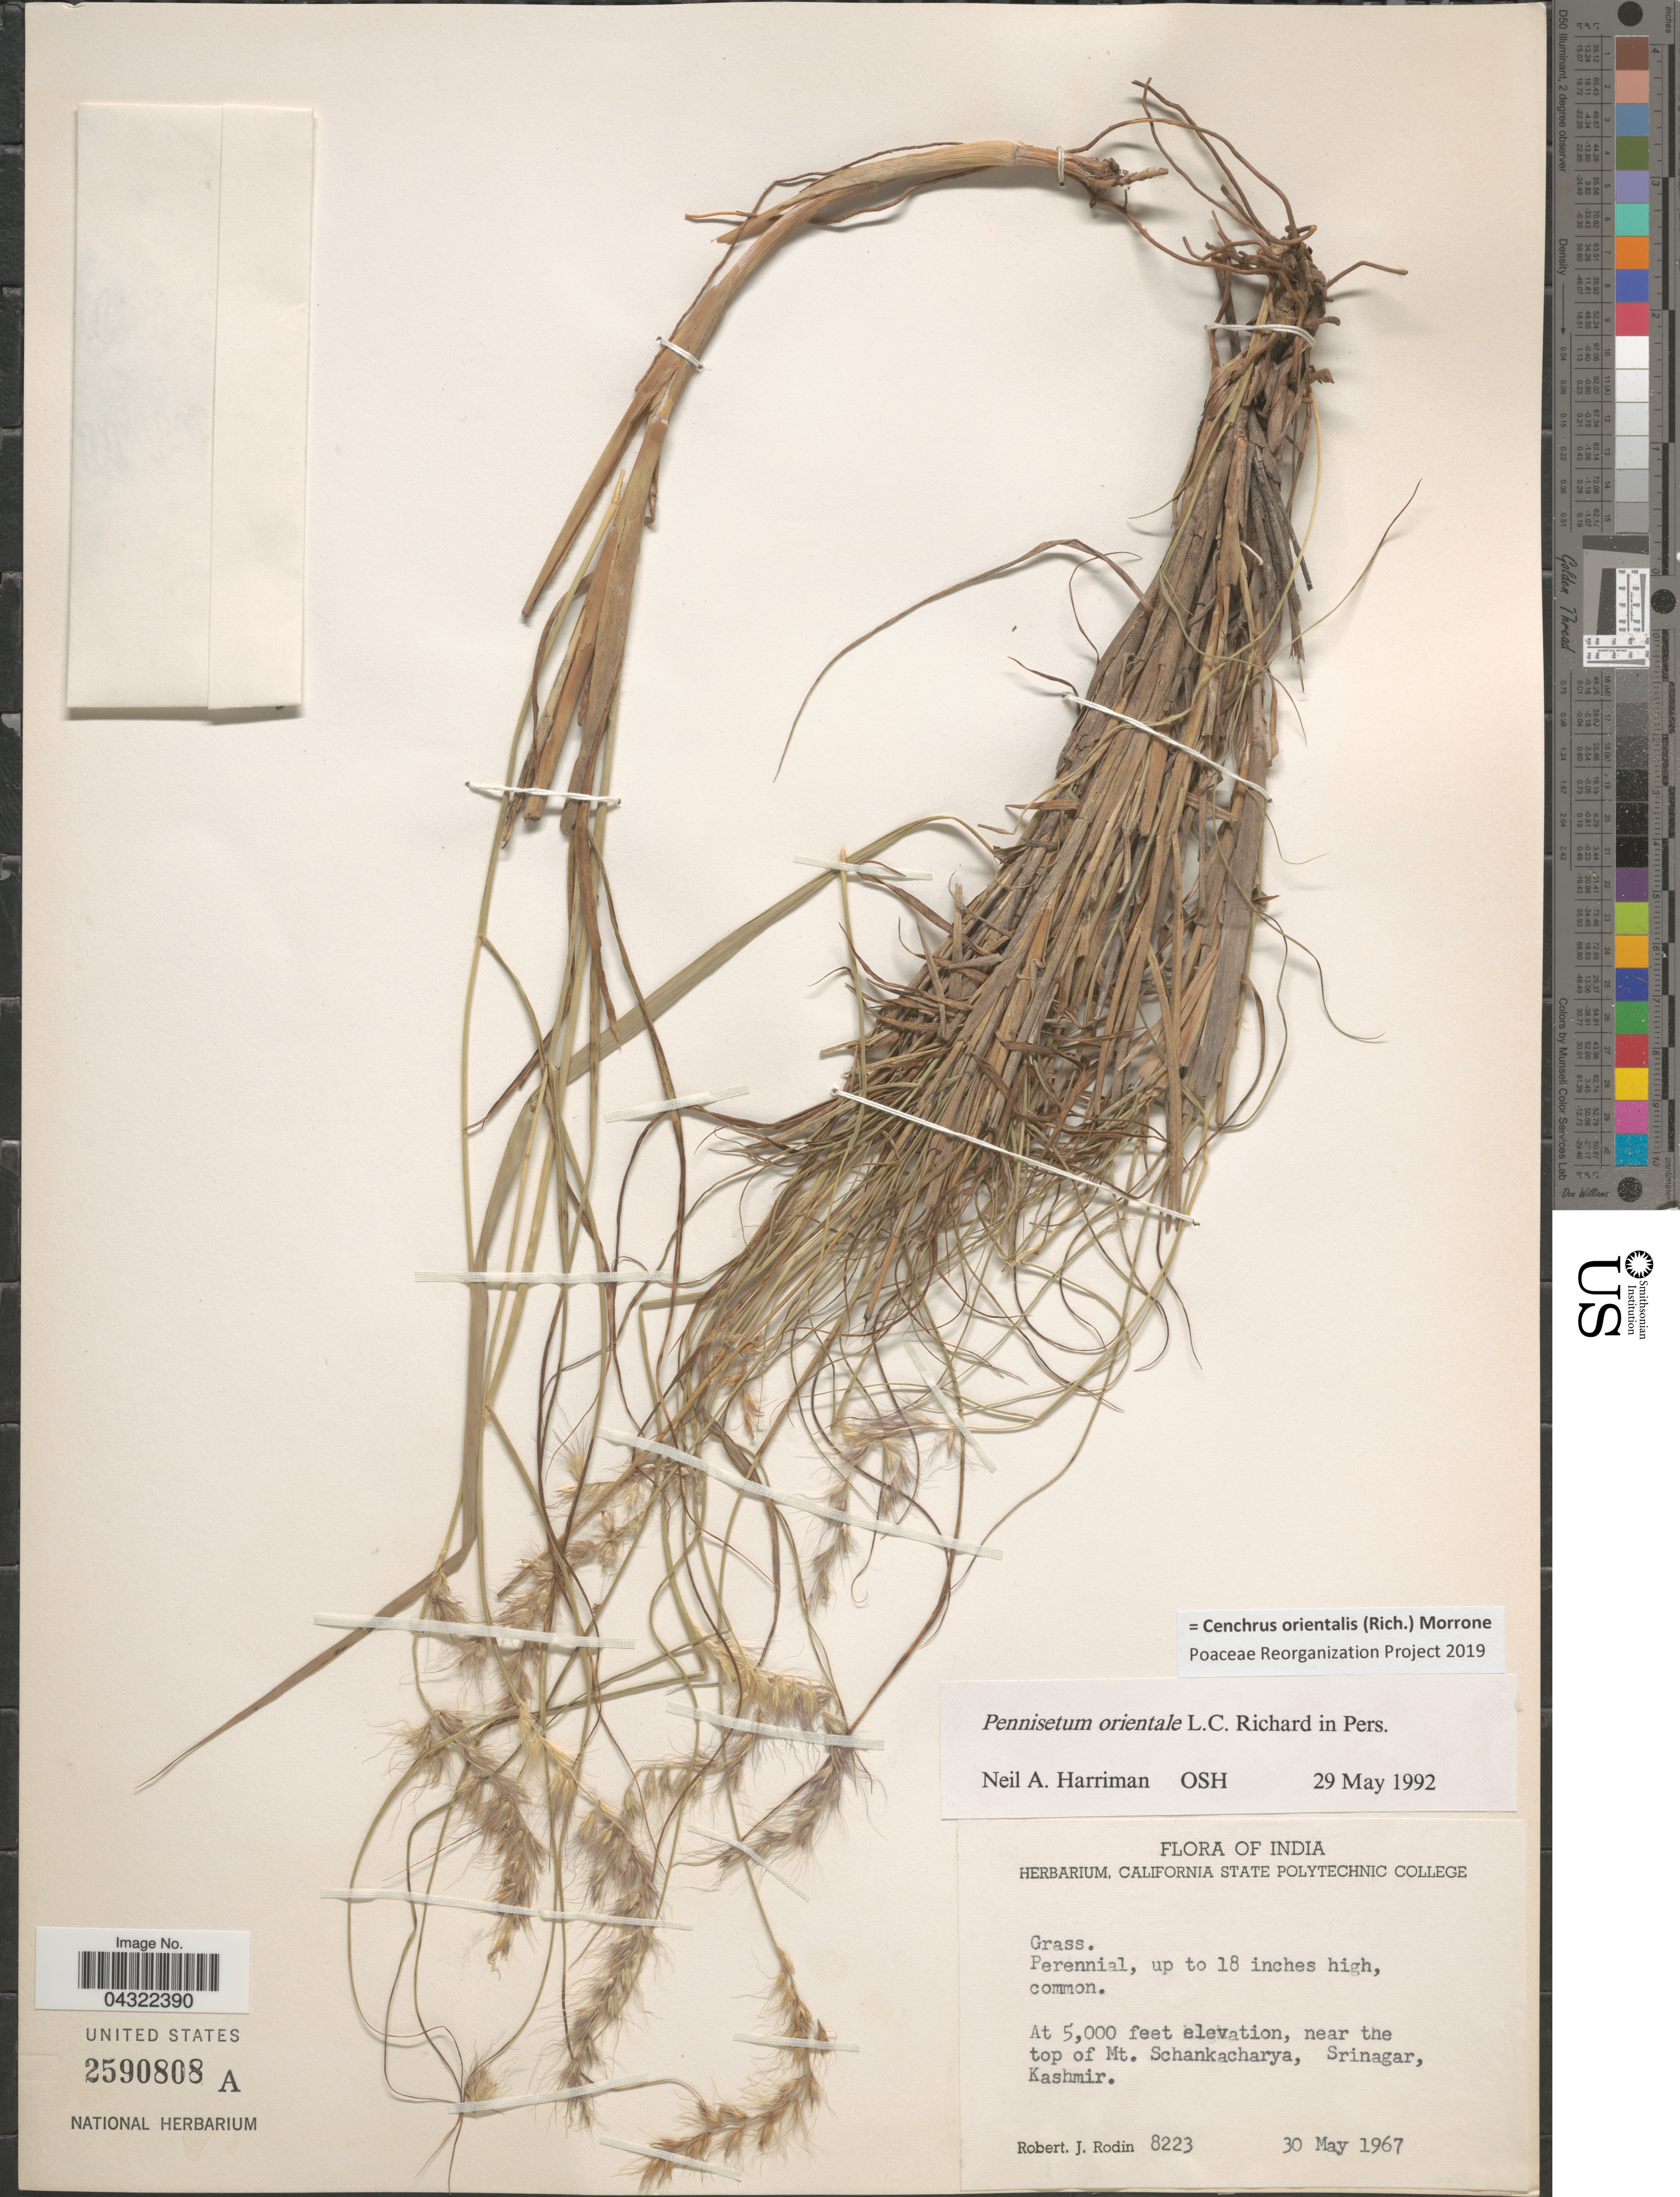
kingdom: Plantae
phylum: Tracheophyta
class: Liliopsida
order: Poales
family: Poaceae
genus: Cenchrus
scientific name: Cenchrus orientalis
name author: (Rich.) Morrone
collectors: R. J. Rodin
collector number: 8223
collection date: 1967-05-30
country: India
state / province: Jammu and Kashmir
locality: Near the top of Mt. Shankacharya, Srinagar, Kashmir.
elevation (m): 1524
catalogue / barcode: US 2590808A